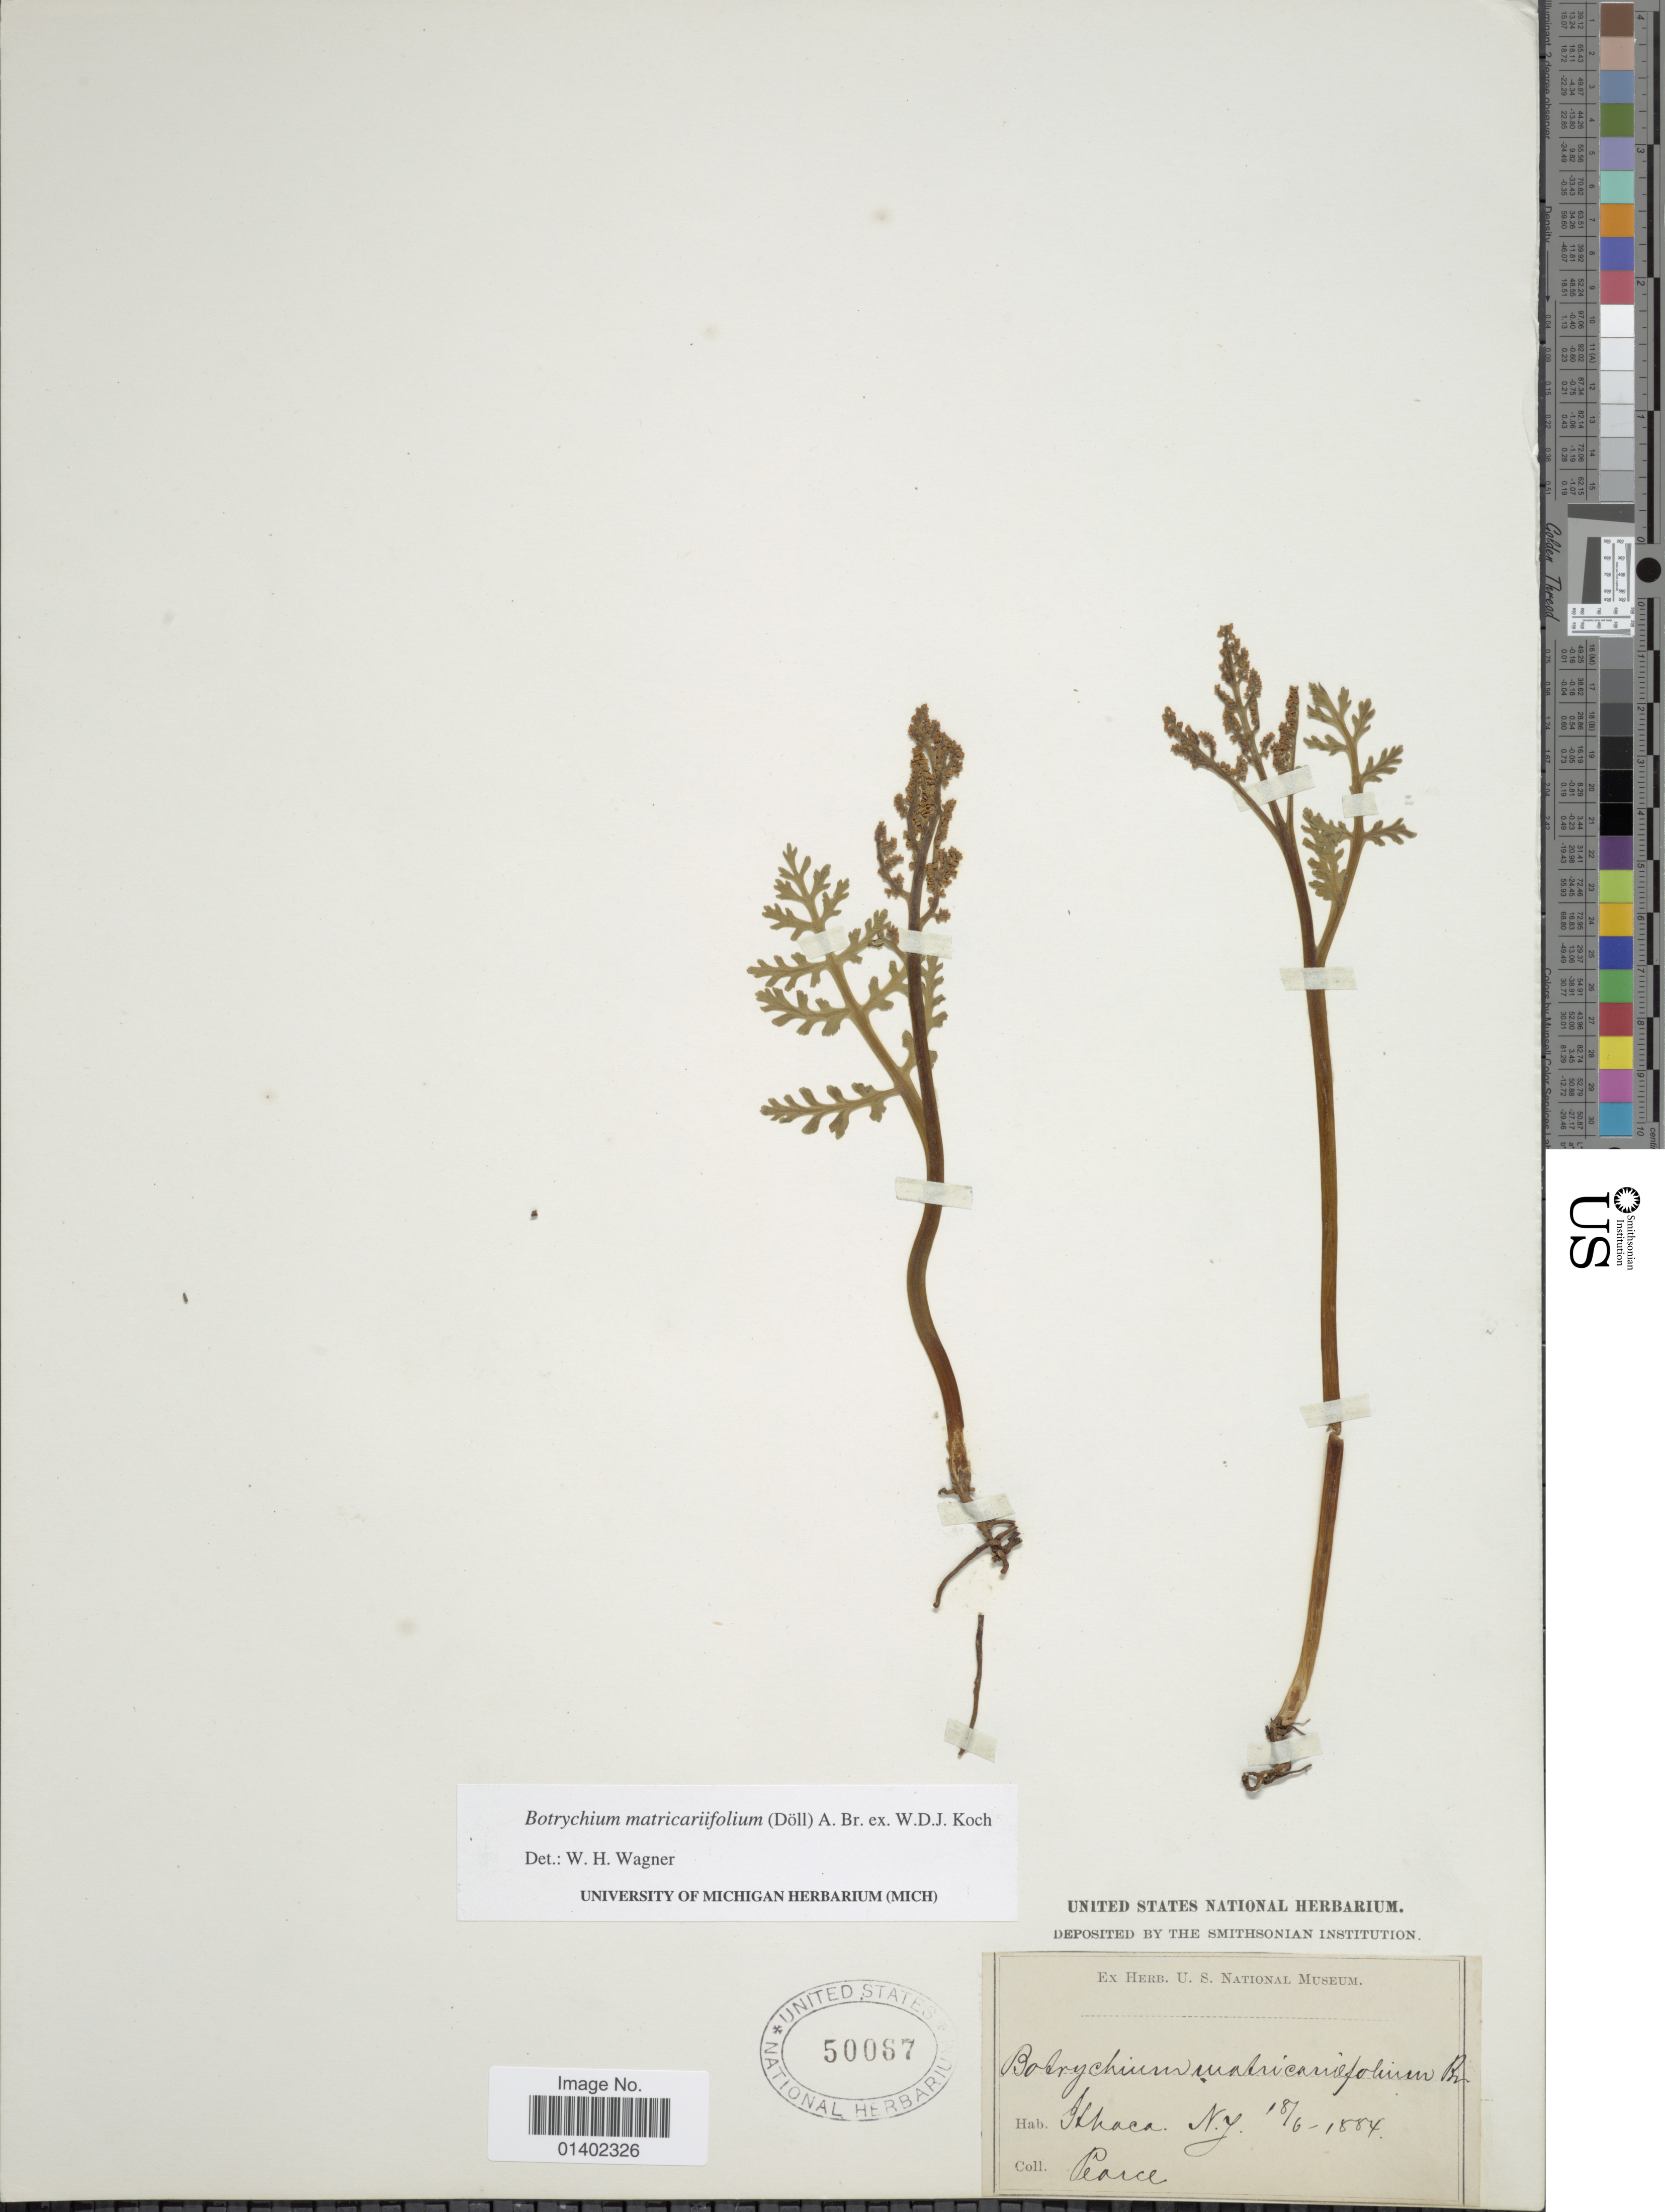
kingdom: Plantae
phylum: Tracheophyta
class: Polypodiopsida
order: Ophioglossales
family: Ophioglossaceae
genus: Botrychium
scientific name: Botrychium matricariifolium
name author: (A. Braun ex Dowell) A. Braun ex Koch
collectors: -. Pearce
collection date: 1884-06-18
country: United States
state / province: New York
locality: Ithaca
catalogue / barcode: US 50067